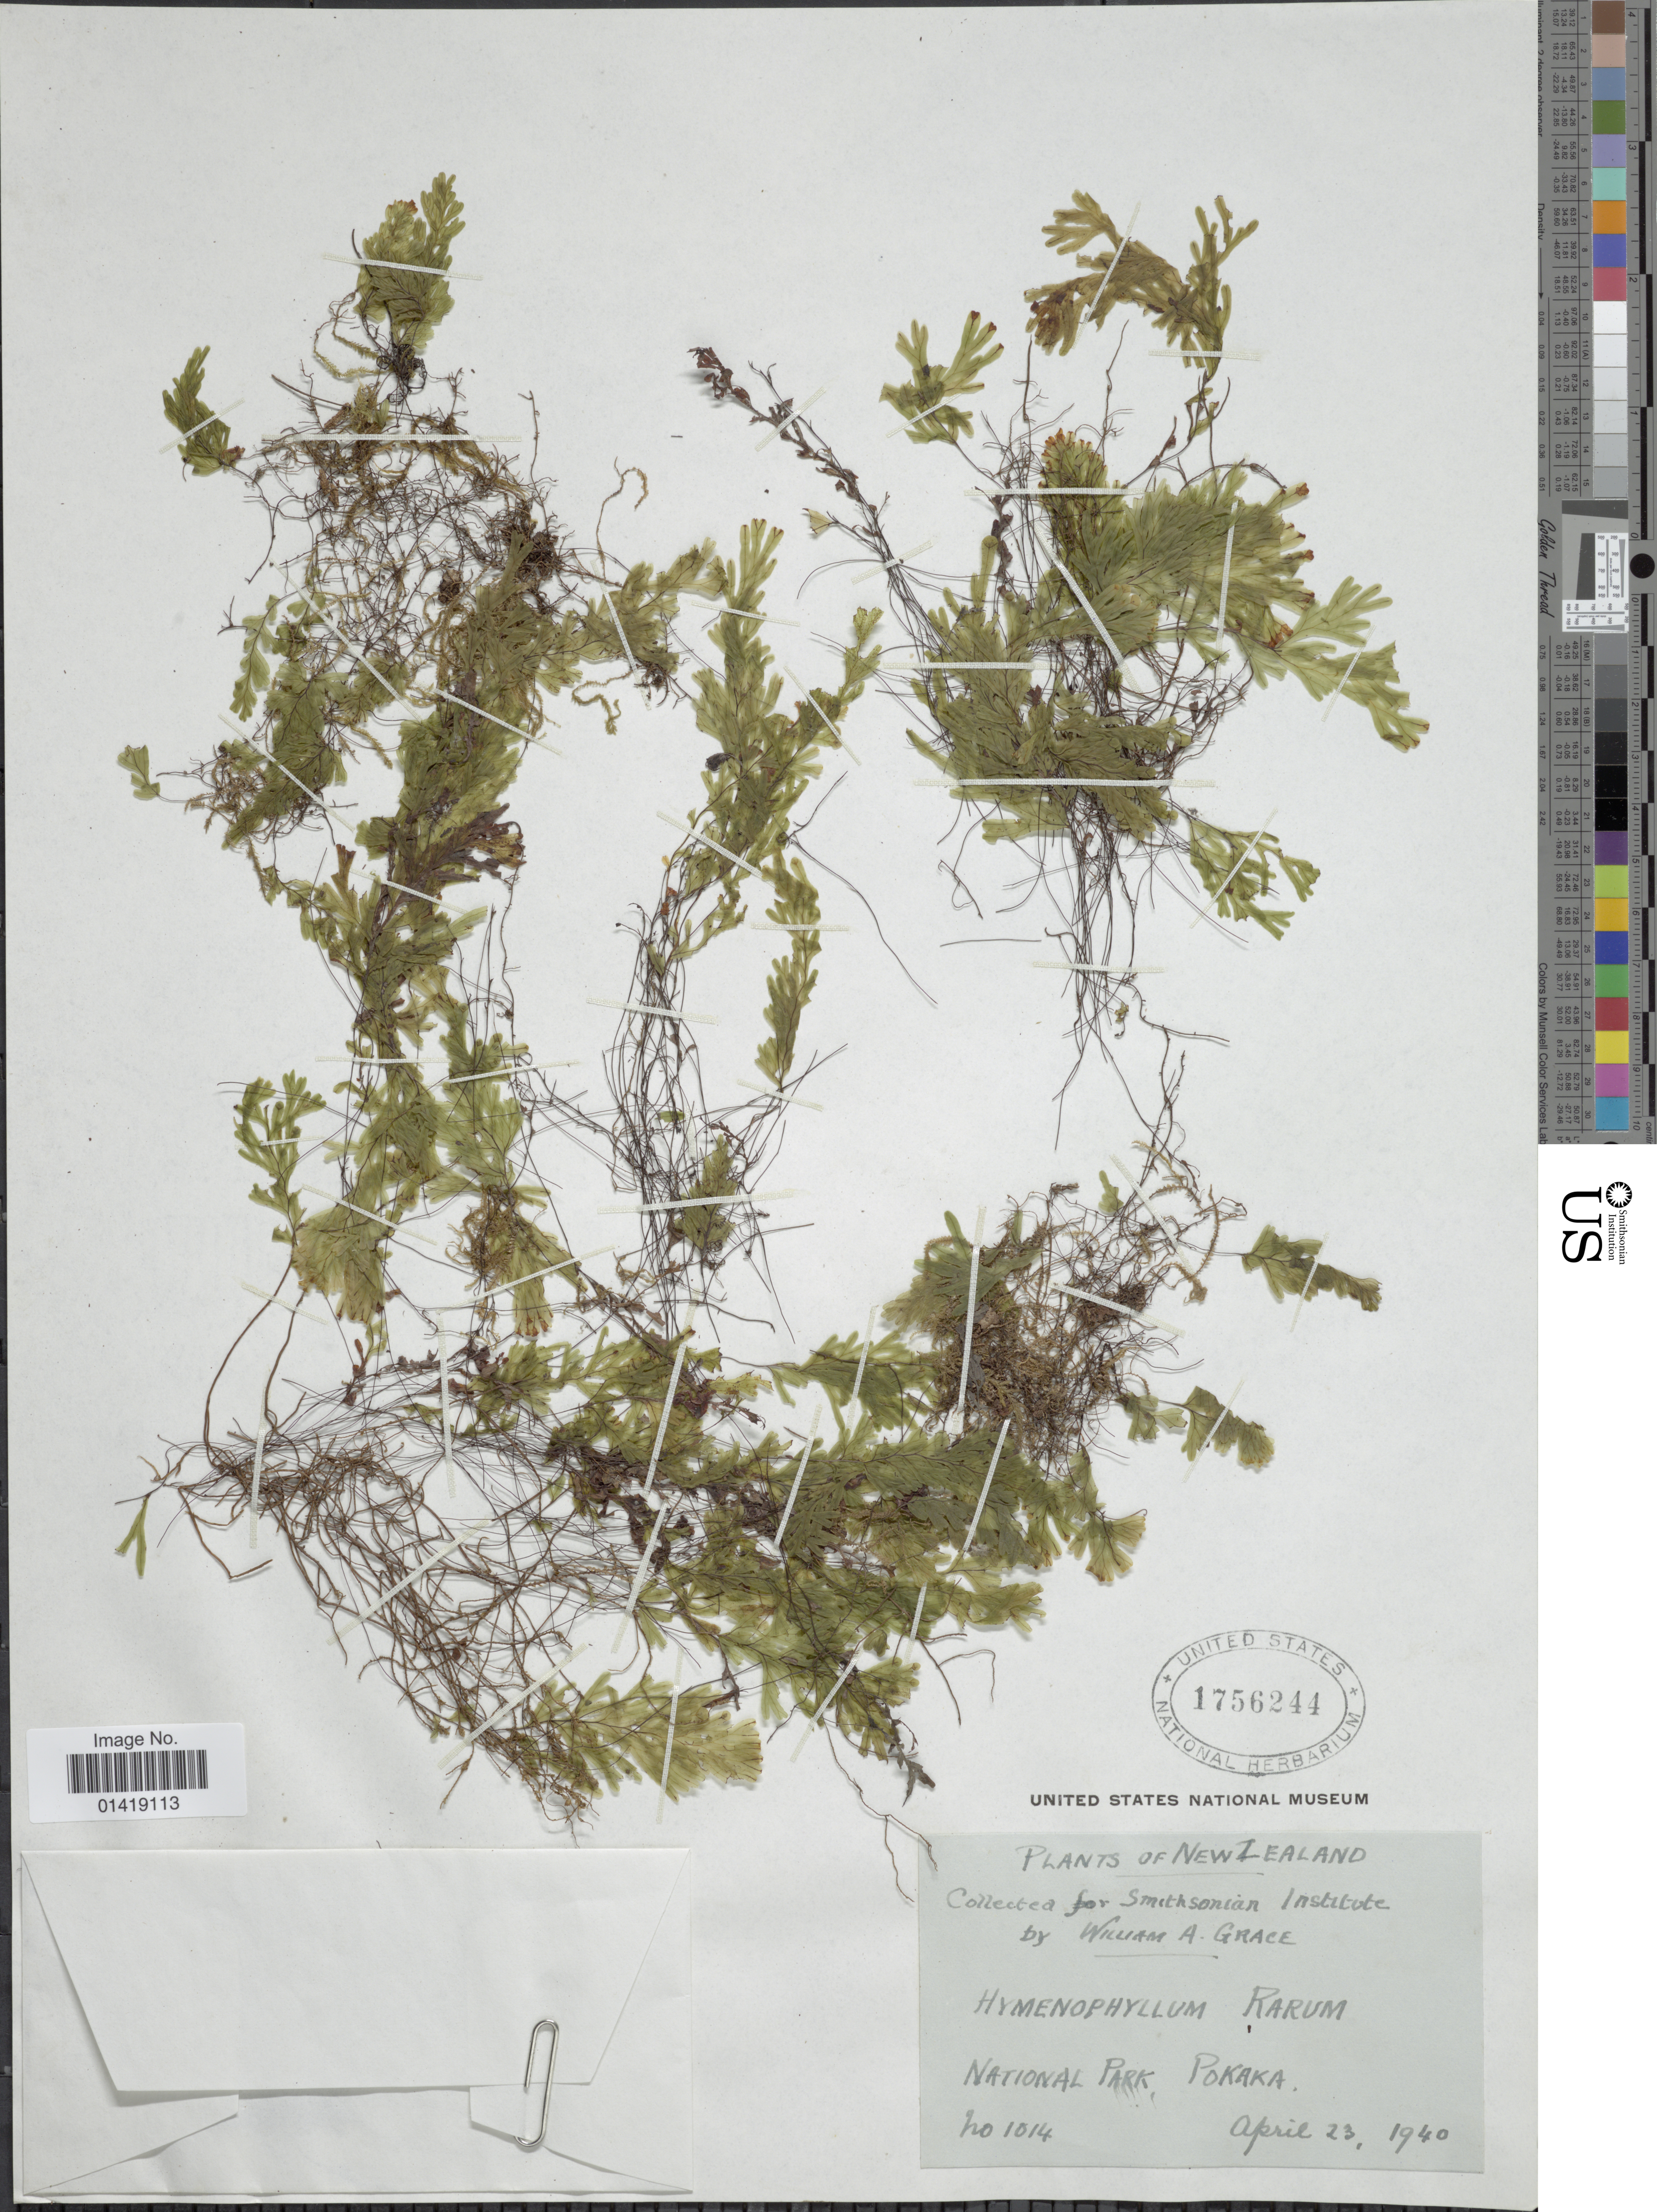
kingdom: Plantae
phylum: Tracheophyta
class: Polypodiopsida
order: Hymenophyllales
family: Hymenophyllaceae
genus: Hymenophyllum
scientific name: Hymenophyllum rarum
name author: R. Br.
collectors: W. Grace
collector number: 1014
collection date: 1940-04-23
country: New Zealand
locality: National park Pokaka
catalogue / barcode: US 1756244